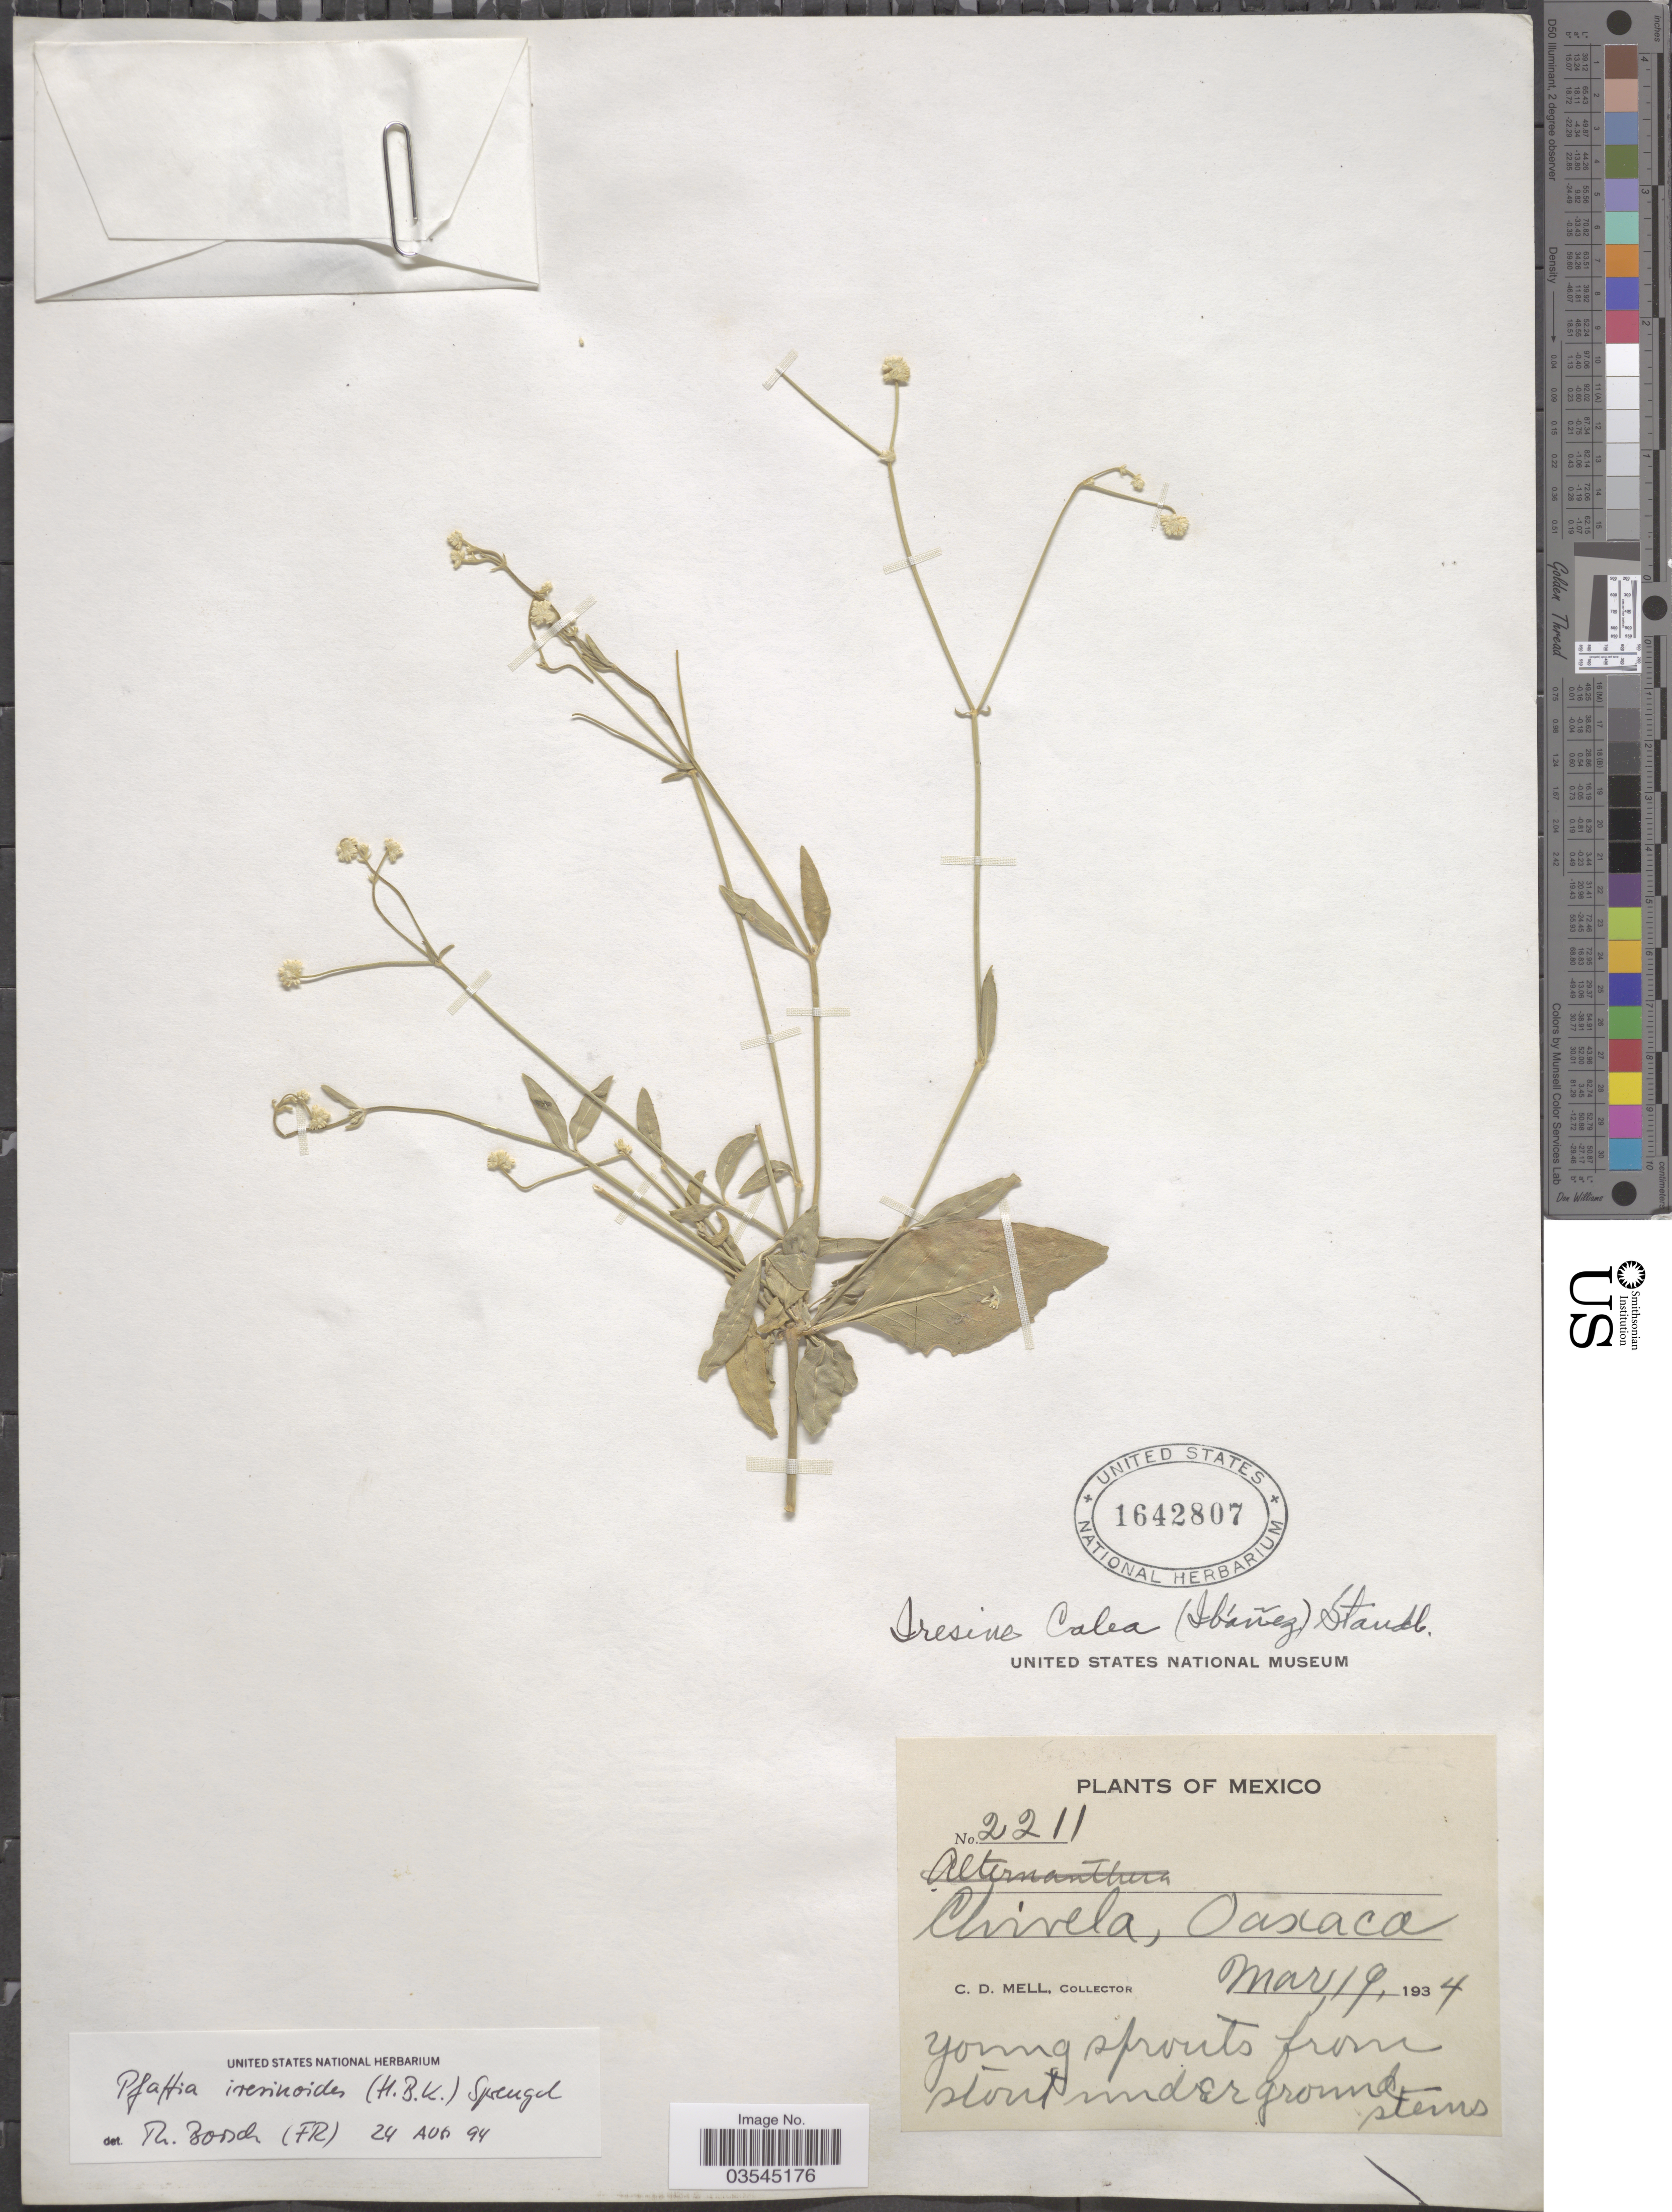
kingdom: Plantae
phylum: Tracheophyta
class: Magnoliopsida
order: Caryophyllales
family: Amaranthaceae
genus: Pfaffia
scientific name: Pfaffia iresinoides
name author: (Kunth) Spreng.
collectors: C. D. Mell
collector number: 2211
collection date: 1934-03-19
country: Mexico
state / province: Oaxaca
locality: Chivela.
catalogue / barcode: US 1642807